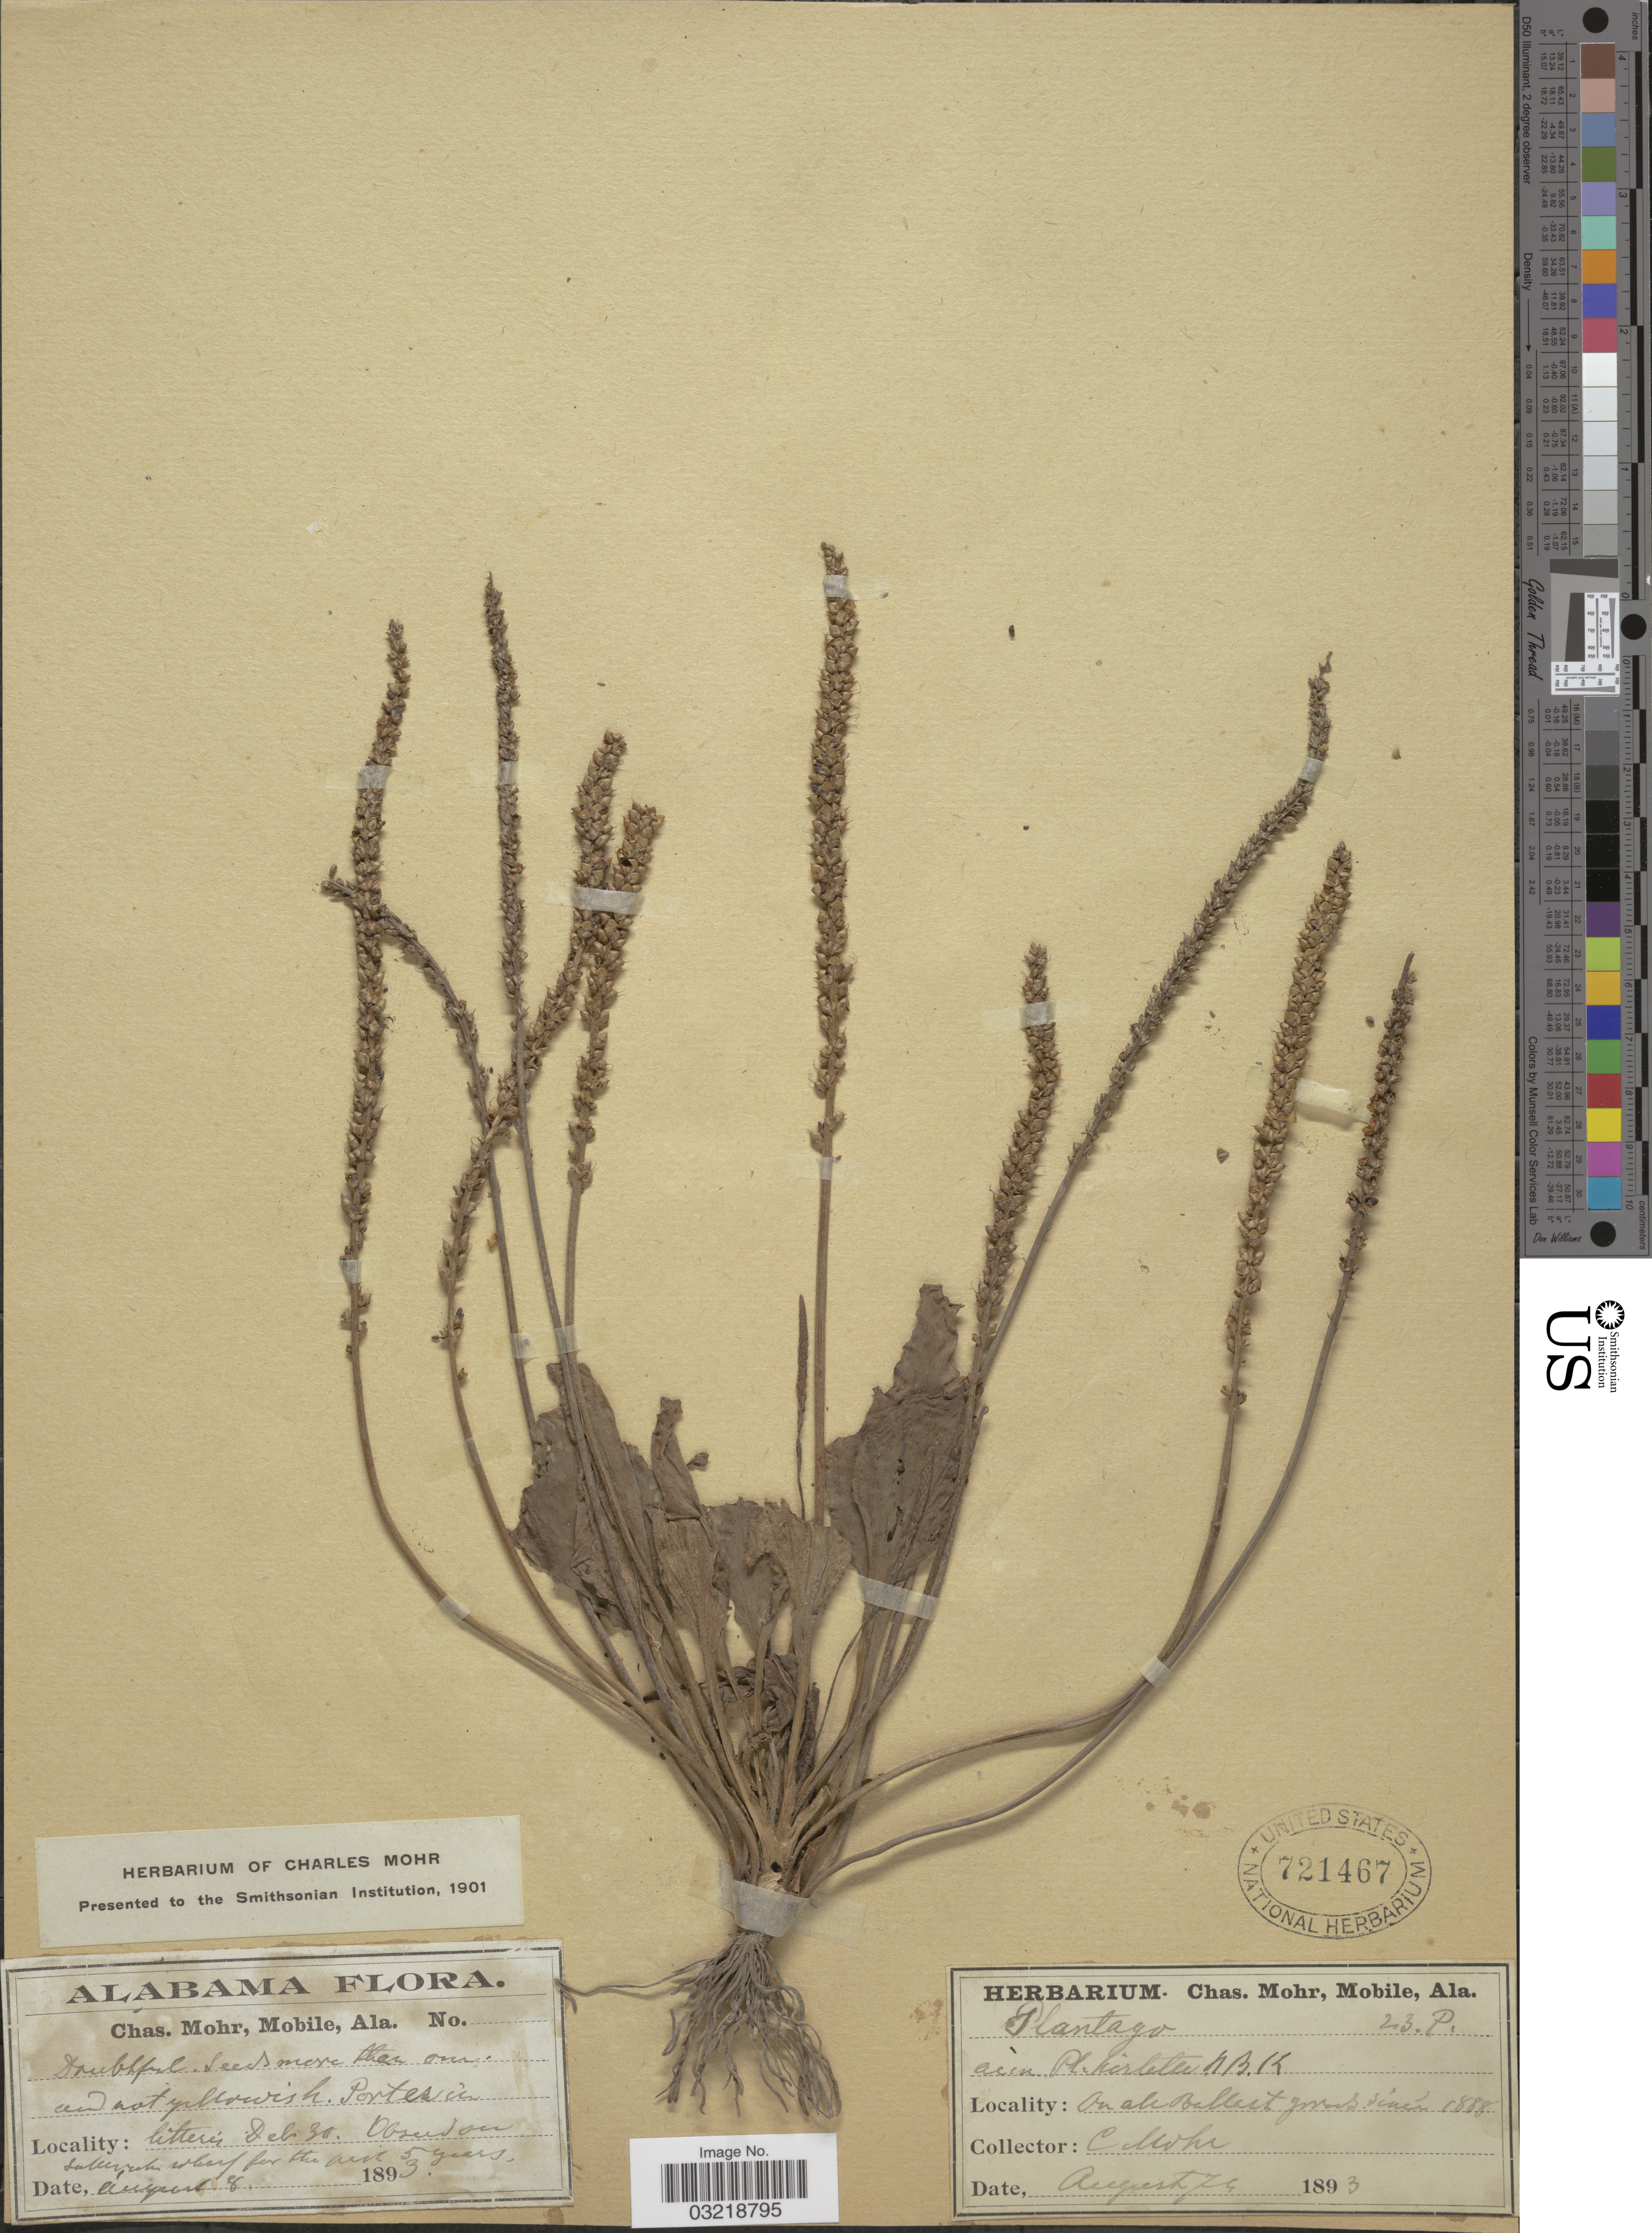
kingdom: Plantae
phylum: Tracheophyta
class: Magnoliopsida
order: Lamiales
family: Plantaginaceae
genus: Plantago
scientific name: Plantago major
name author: L.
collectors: Mohr, C. T. (herbarium)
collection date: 1893-08-08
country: United States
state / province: Alabama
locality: Ballast grounds.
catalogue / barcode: US 721467